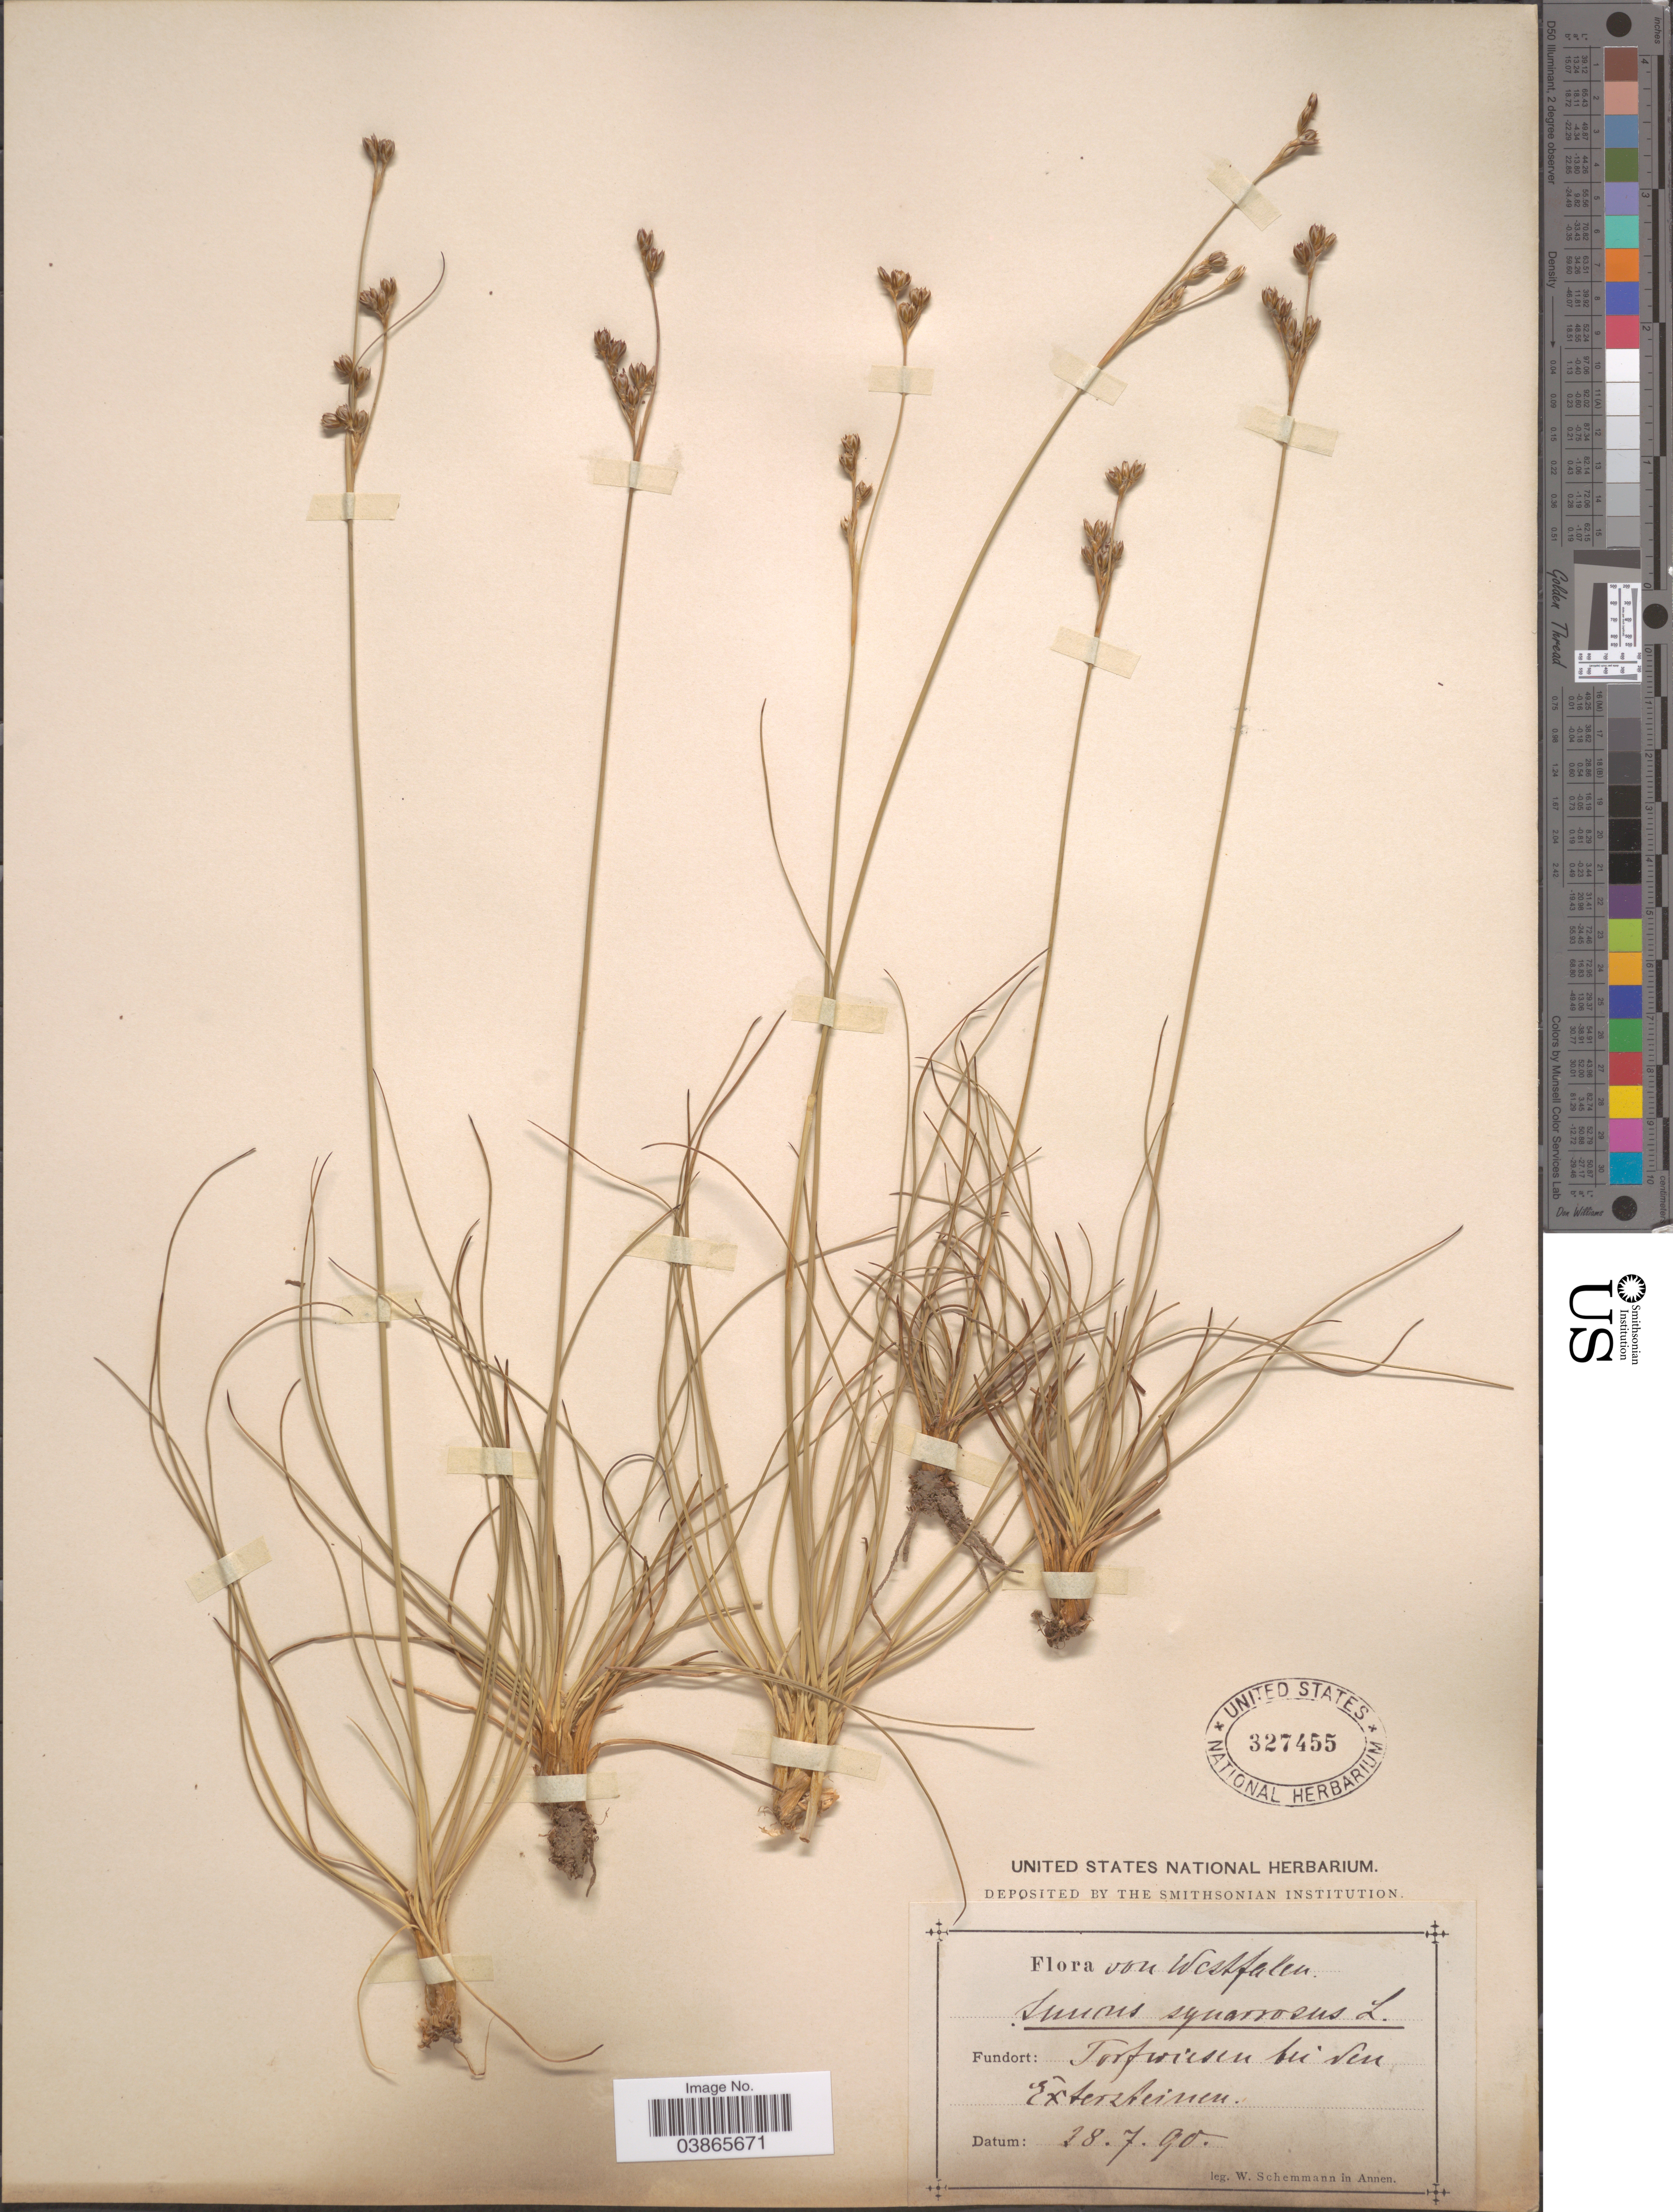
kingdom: Plantae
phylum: Tracheophyta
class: Liliopsida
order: Poales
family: Juncaceae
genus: Juncus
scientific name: Juncus squarrosus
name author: L.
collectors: W. Schemmann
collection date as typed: Transcribed d/m/y: 28/7/90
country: Germany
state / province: Nordrhein-Westfalen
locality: Westfalen. Torfwiesen bei den Extersteinen.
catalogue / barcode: US 327455